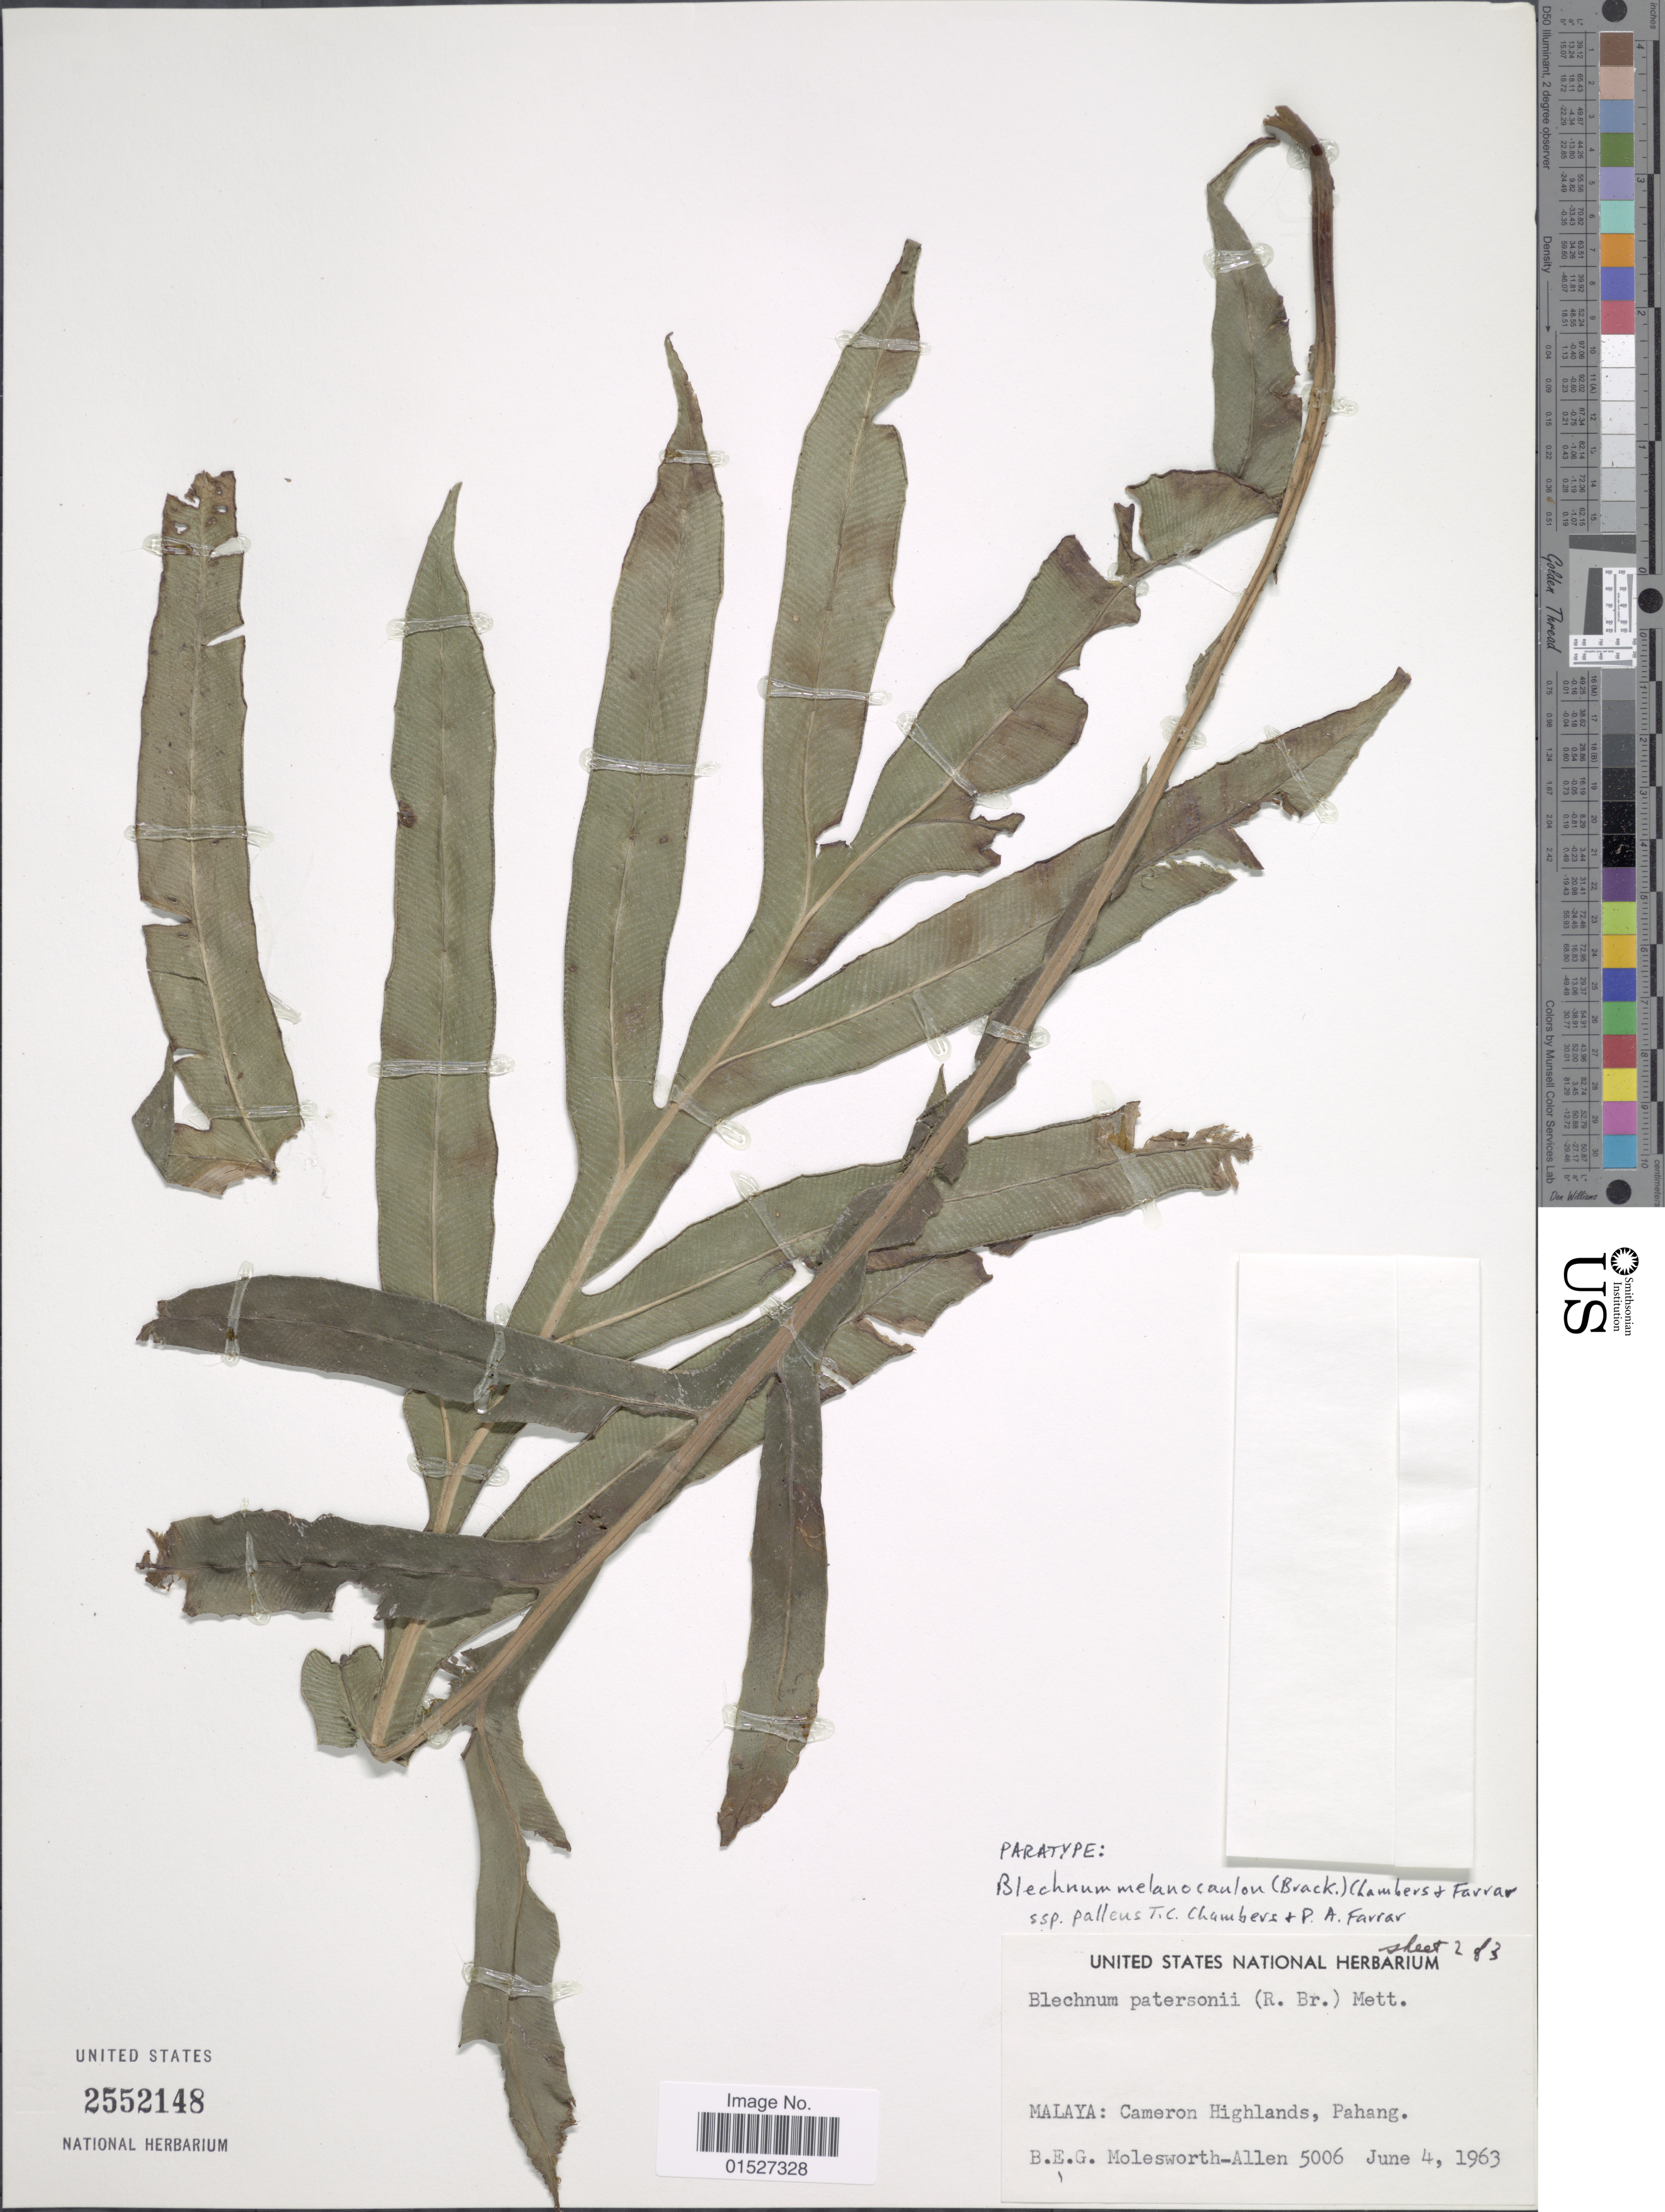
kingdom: Plantae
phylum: Tracheophyta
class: Polypodiopsida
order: Polypodiales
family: Blechnaceae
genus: Blechnum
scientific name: Blechnum melanocaulon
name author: (Brack.) T.C. Chambers & P. A. Farrant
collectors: B. E. G. Molesworth-Allen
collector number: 5006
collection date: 1963-06-04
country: Malaysia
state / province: Pahang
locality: Malaya: Cameron Highlands.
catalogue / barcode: US 2552148